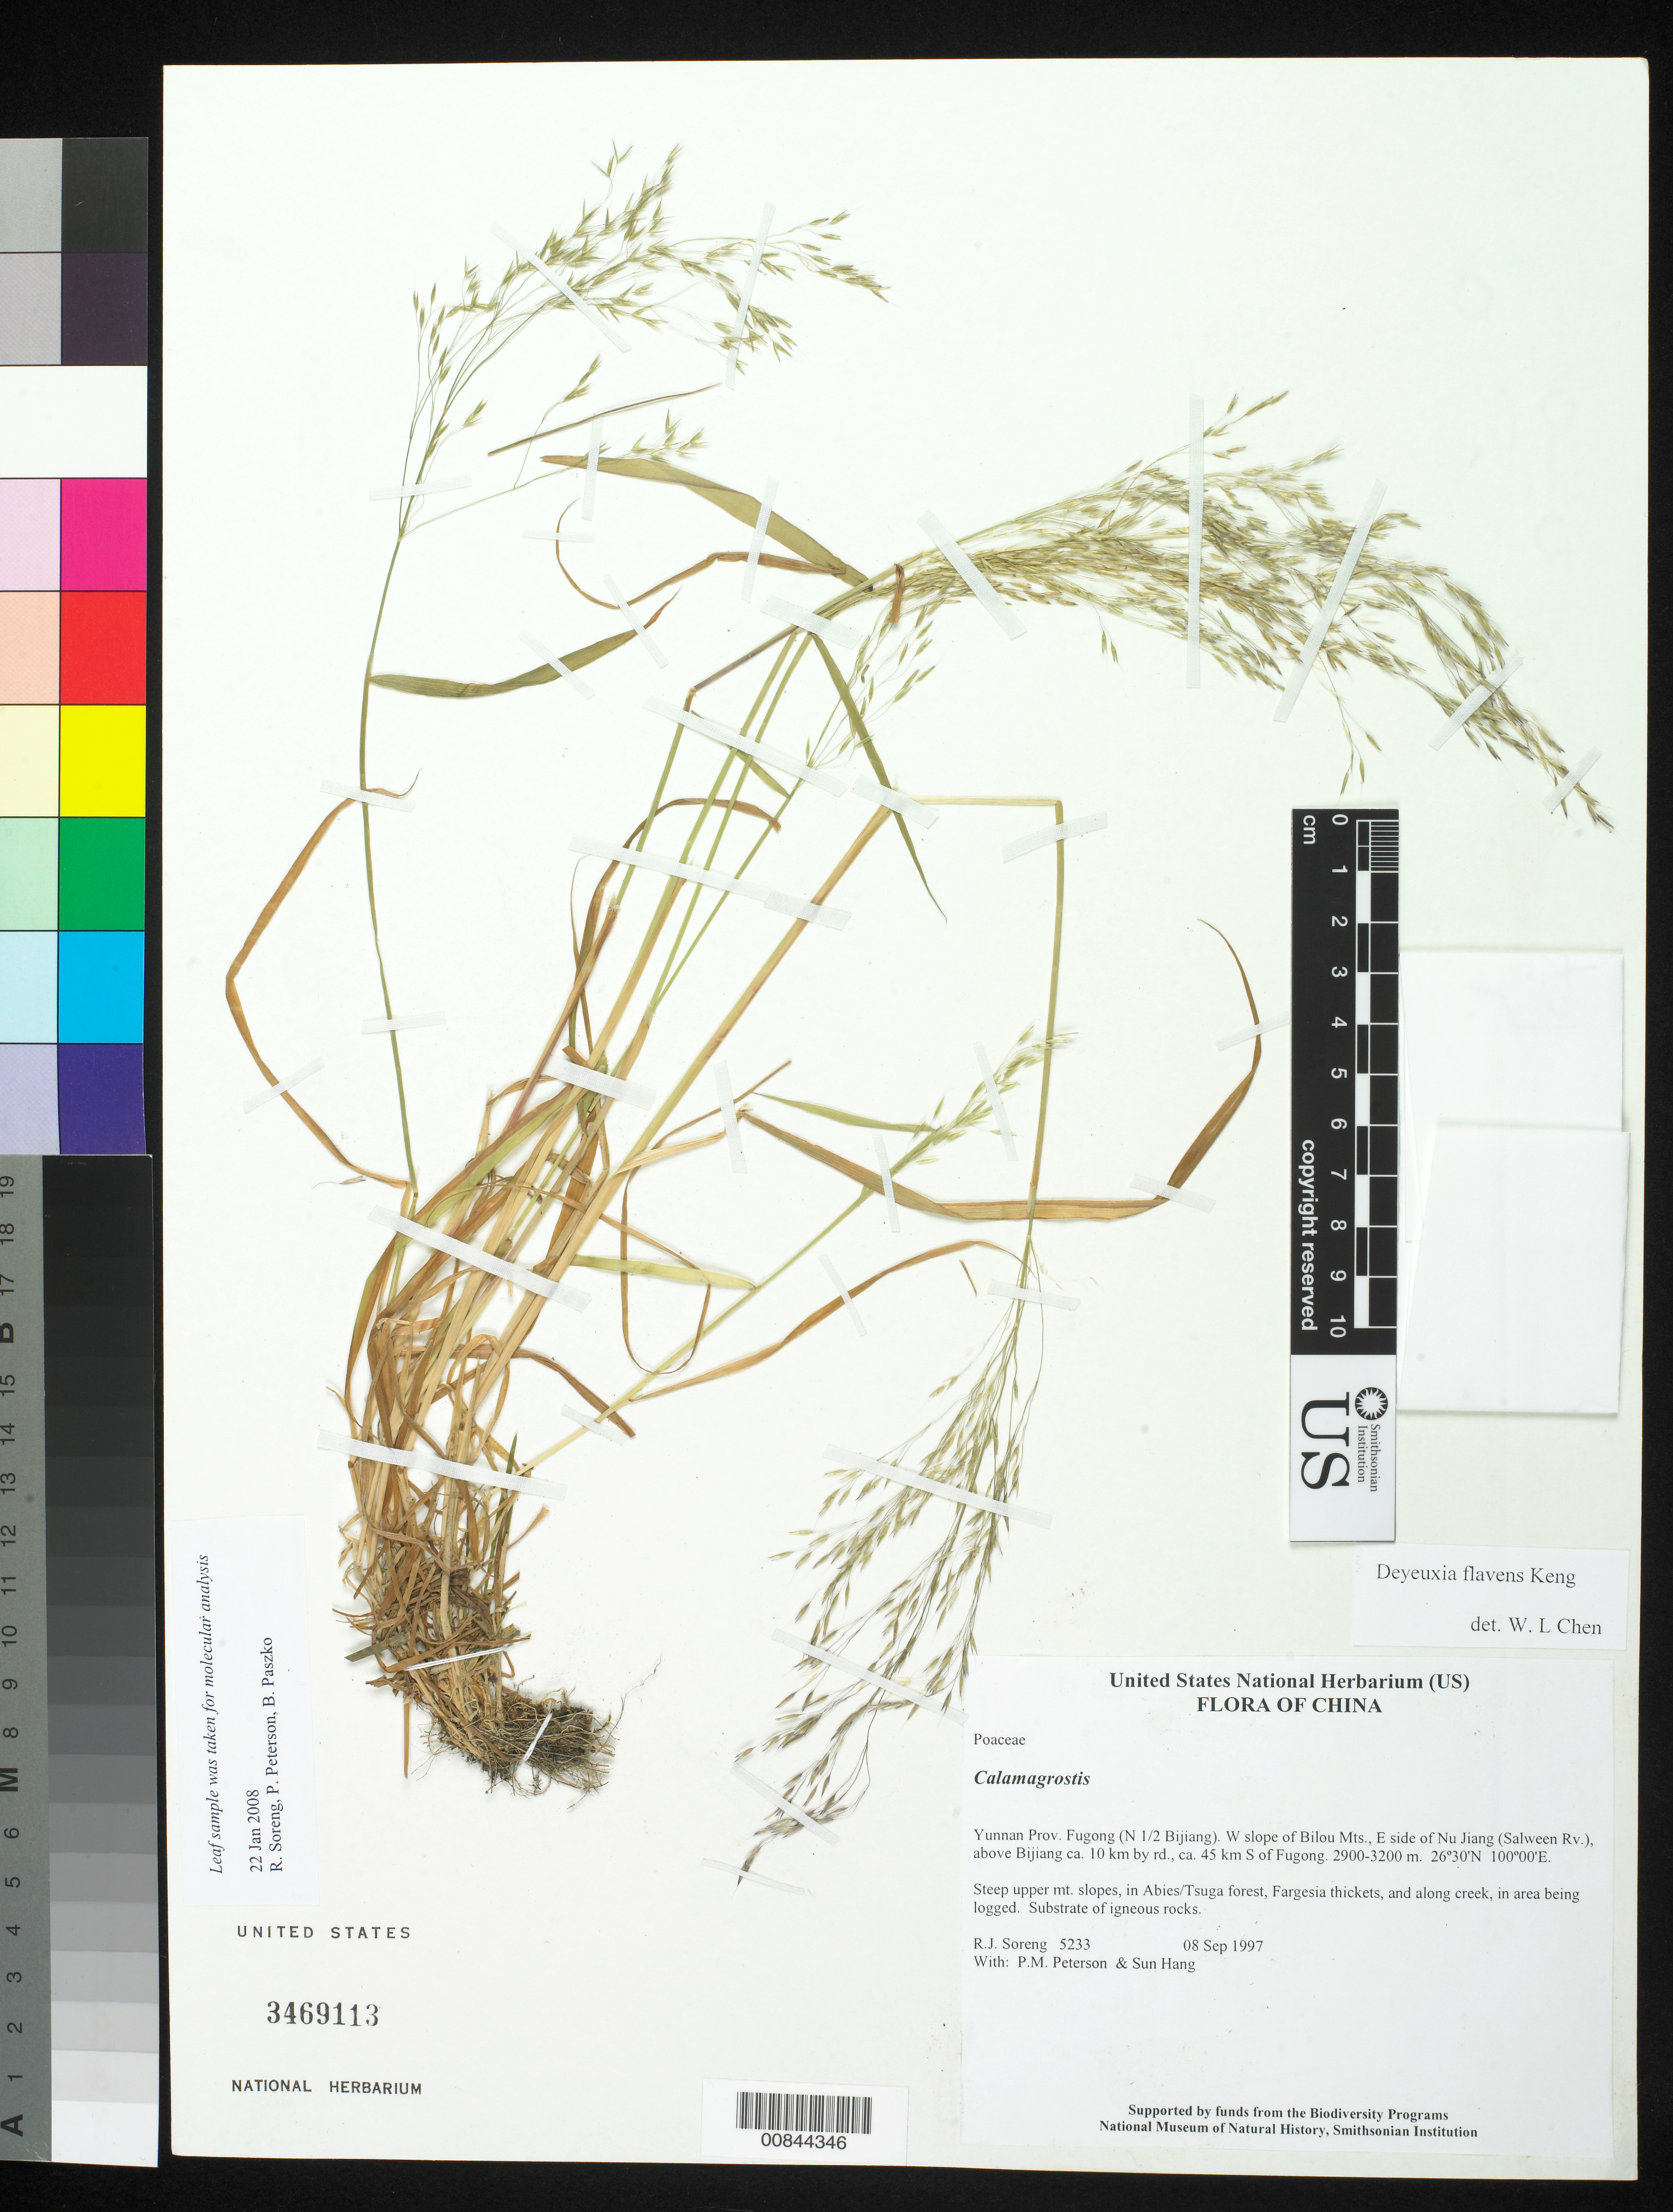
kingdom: Plantae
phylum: Tracheophyta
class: Liliopsida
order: Poales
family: Poaceae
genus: Calamagrostis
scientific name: Calamagrostis filiformis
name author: Griseb.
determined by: Paszko, B.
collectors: R. J. Soreng, P. M. Peterson & Sun Hang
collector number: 5233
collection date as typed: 08 Sep 1997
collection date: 1997-09-08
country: China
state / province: Yunnan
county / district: Fugong (N 1/2 Bijiang)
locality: W slope of Bilou Mts., E side of Nu Jiang (Salween Rv.), above Bijiang ca. 10 km by rd., ca. 45 km S of Fugong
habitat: Steep upper mt. slopes, in Abies/Tsuga forest, Fargesia thickets, and along creek, in area being logged. Substrate of igneou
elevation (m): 2900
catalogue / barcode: US 3469113